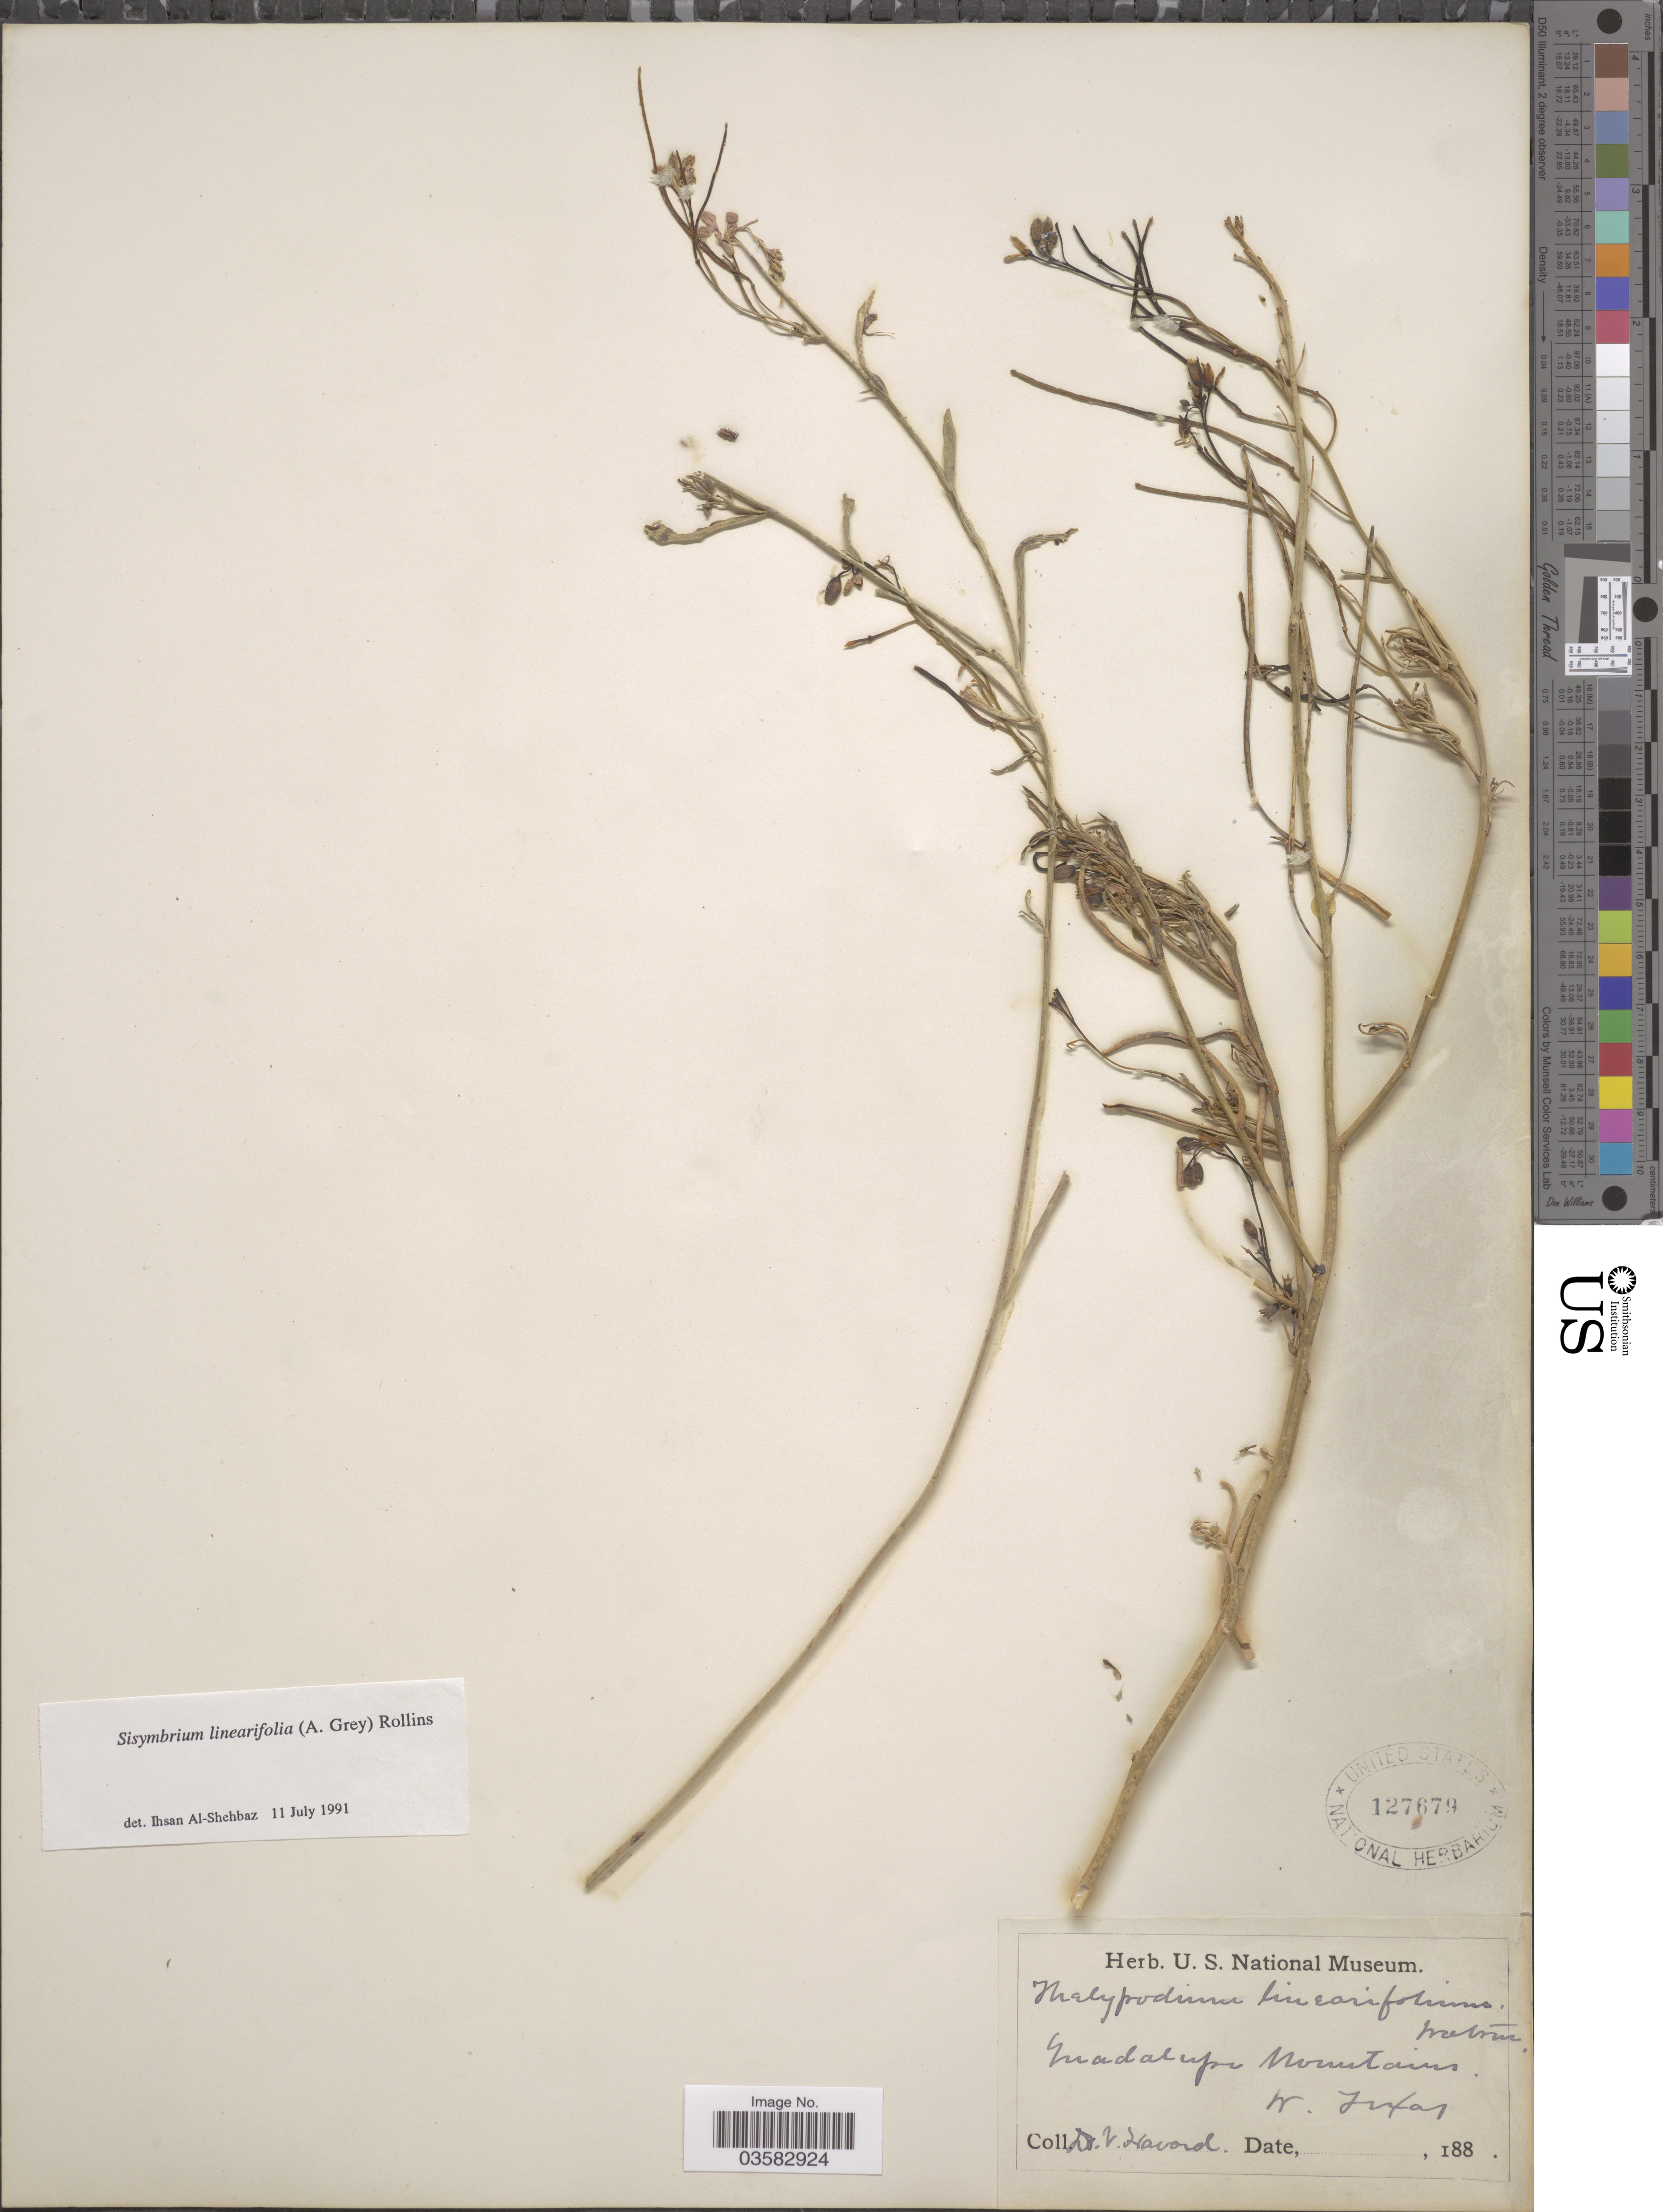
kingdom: Plantae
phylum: Tracheophyta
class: Magnoliopsida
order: Brassicales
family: Brassicaceae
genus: Sisymbrium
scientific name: Sisymbrium linearifolium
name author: (A. Gray) Payson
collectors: V. Havard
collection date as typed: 188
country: United States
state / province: Texas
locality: Guadalupe Mountains. W. Texas.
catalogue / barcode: US 127679